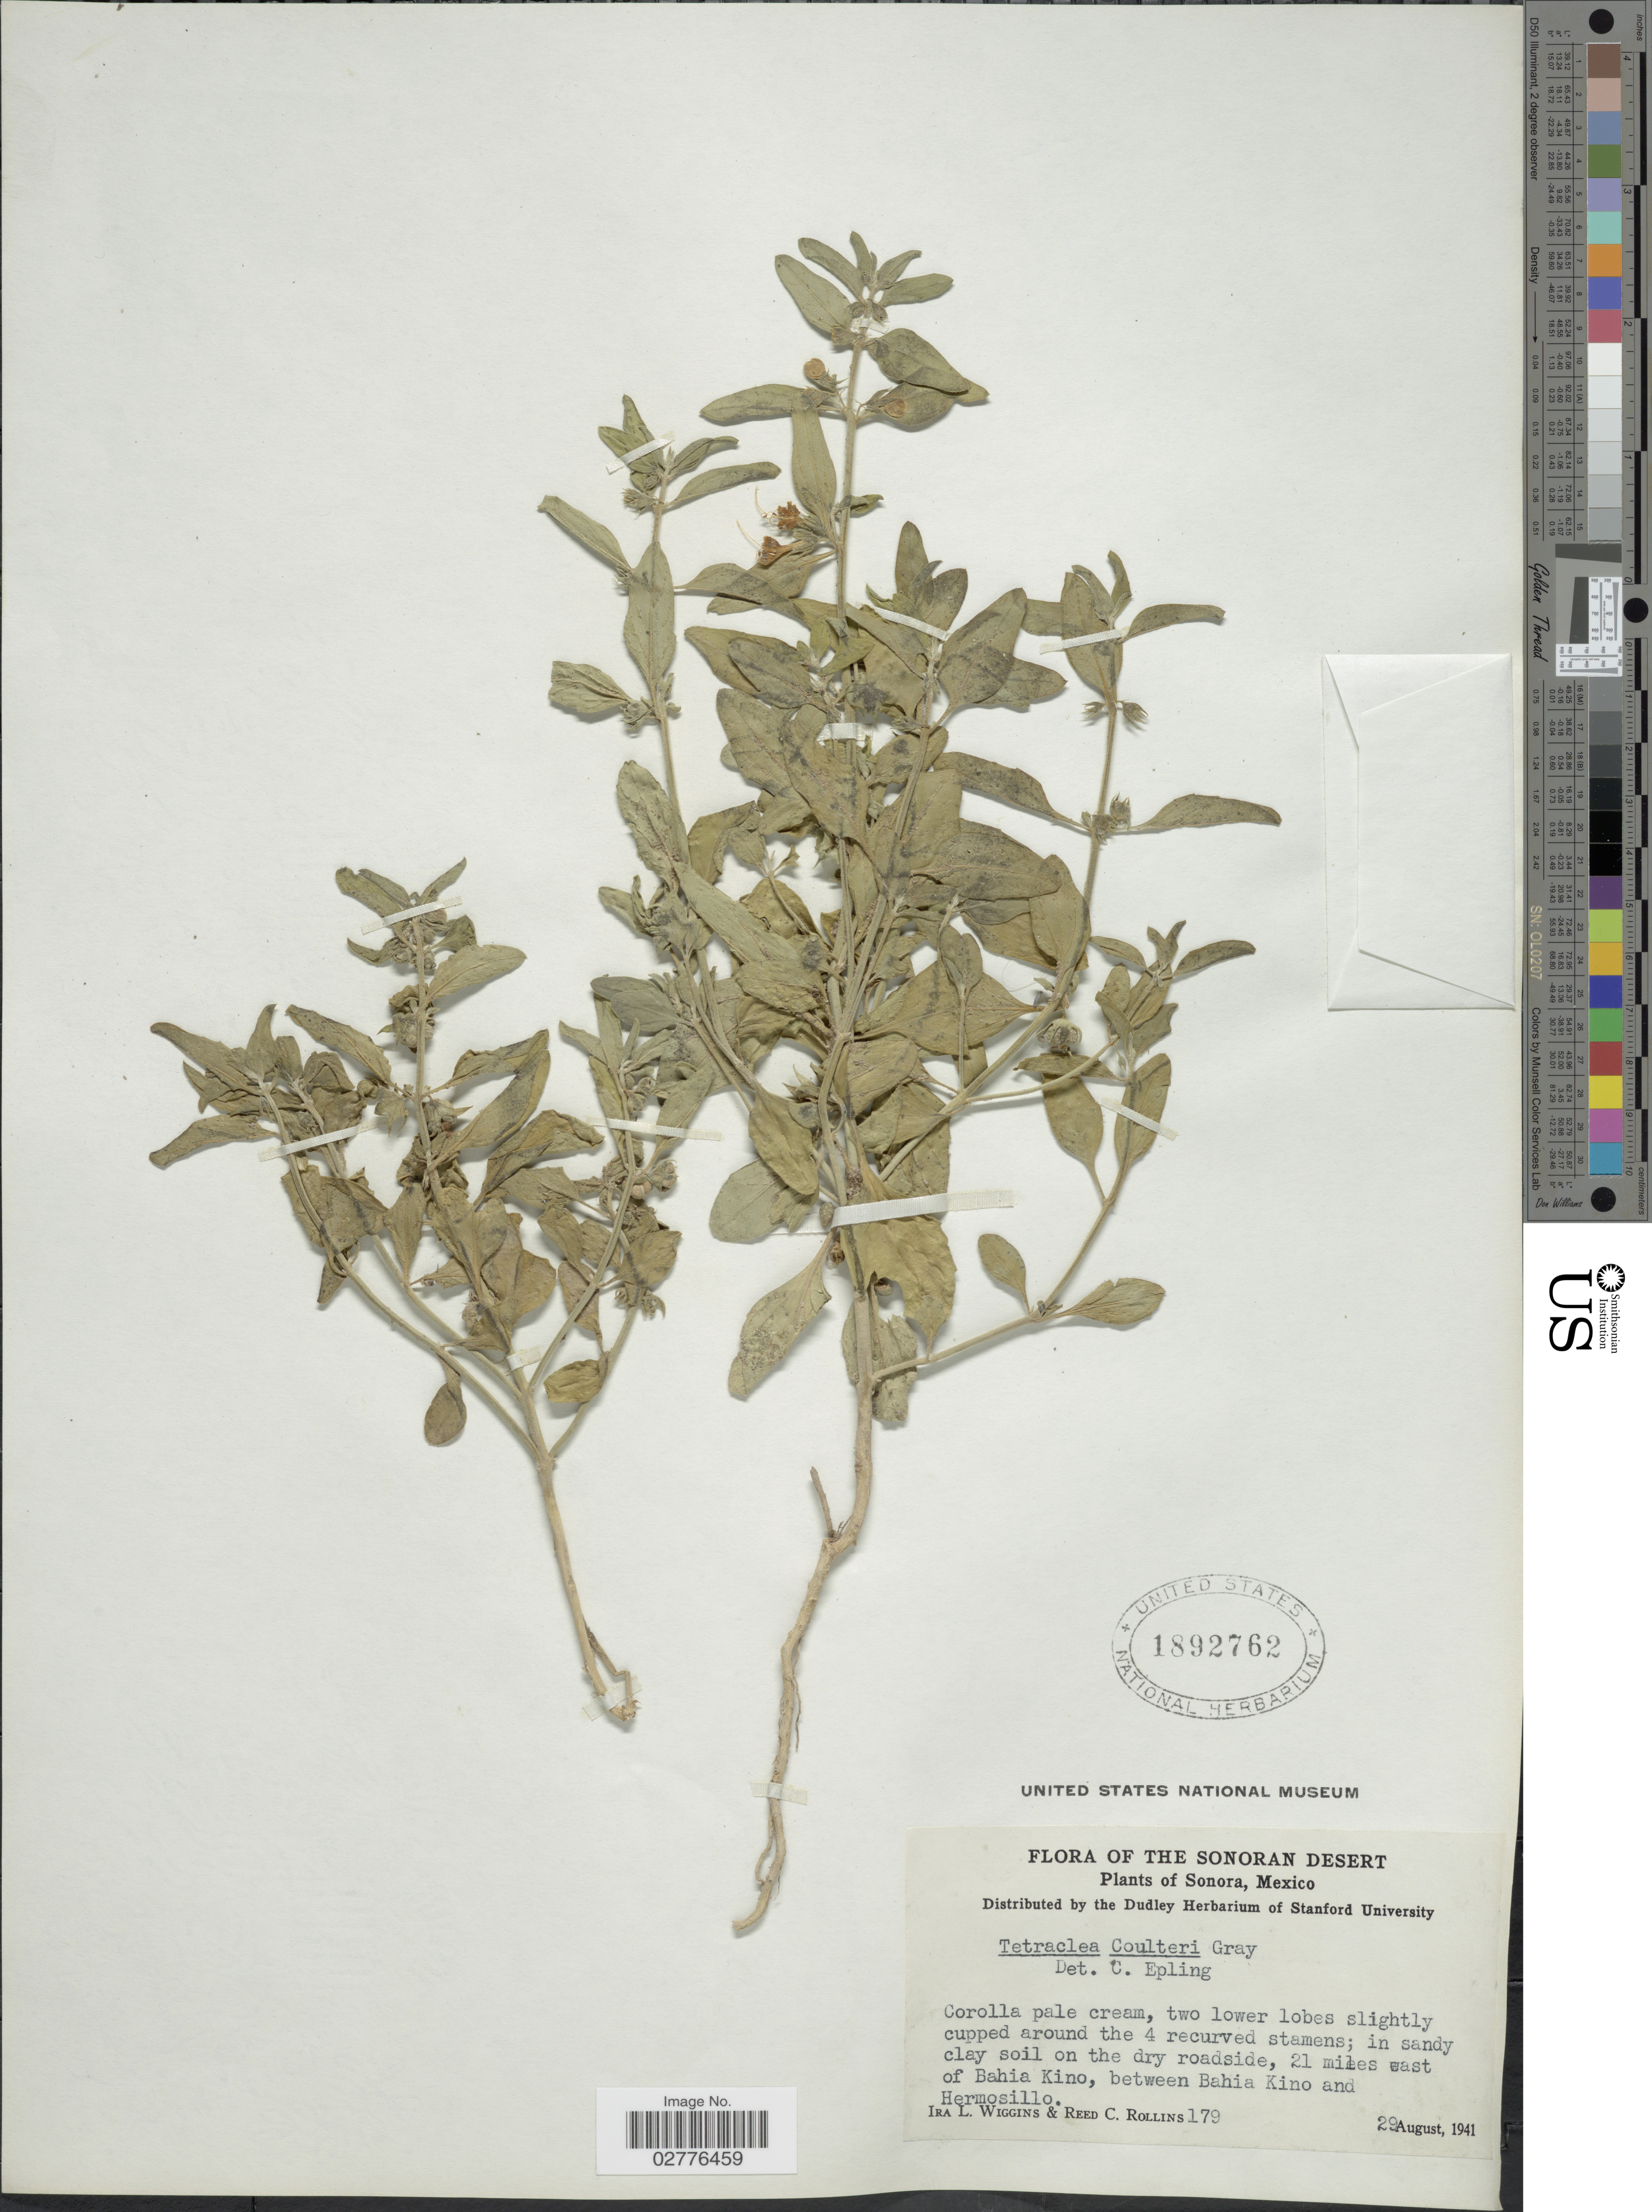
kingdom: Plantae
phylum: Tracheophyta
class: Magnoliopsida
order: Lamiales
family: Lamiaceae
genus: Tetraclea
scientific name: Tetraclea coulteri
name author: A. Gray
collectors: I. L. Wiggins & R. C. Rollins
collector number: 179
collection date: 1941-08-29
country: Mexico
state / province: Sonora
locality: Sonoran Desert. In sandy clay soil on the dry roadside, 21 miles east of Bahia Kino, between Bahia Kino and Hermosillo.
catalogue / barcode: US 1892762